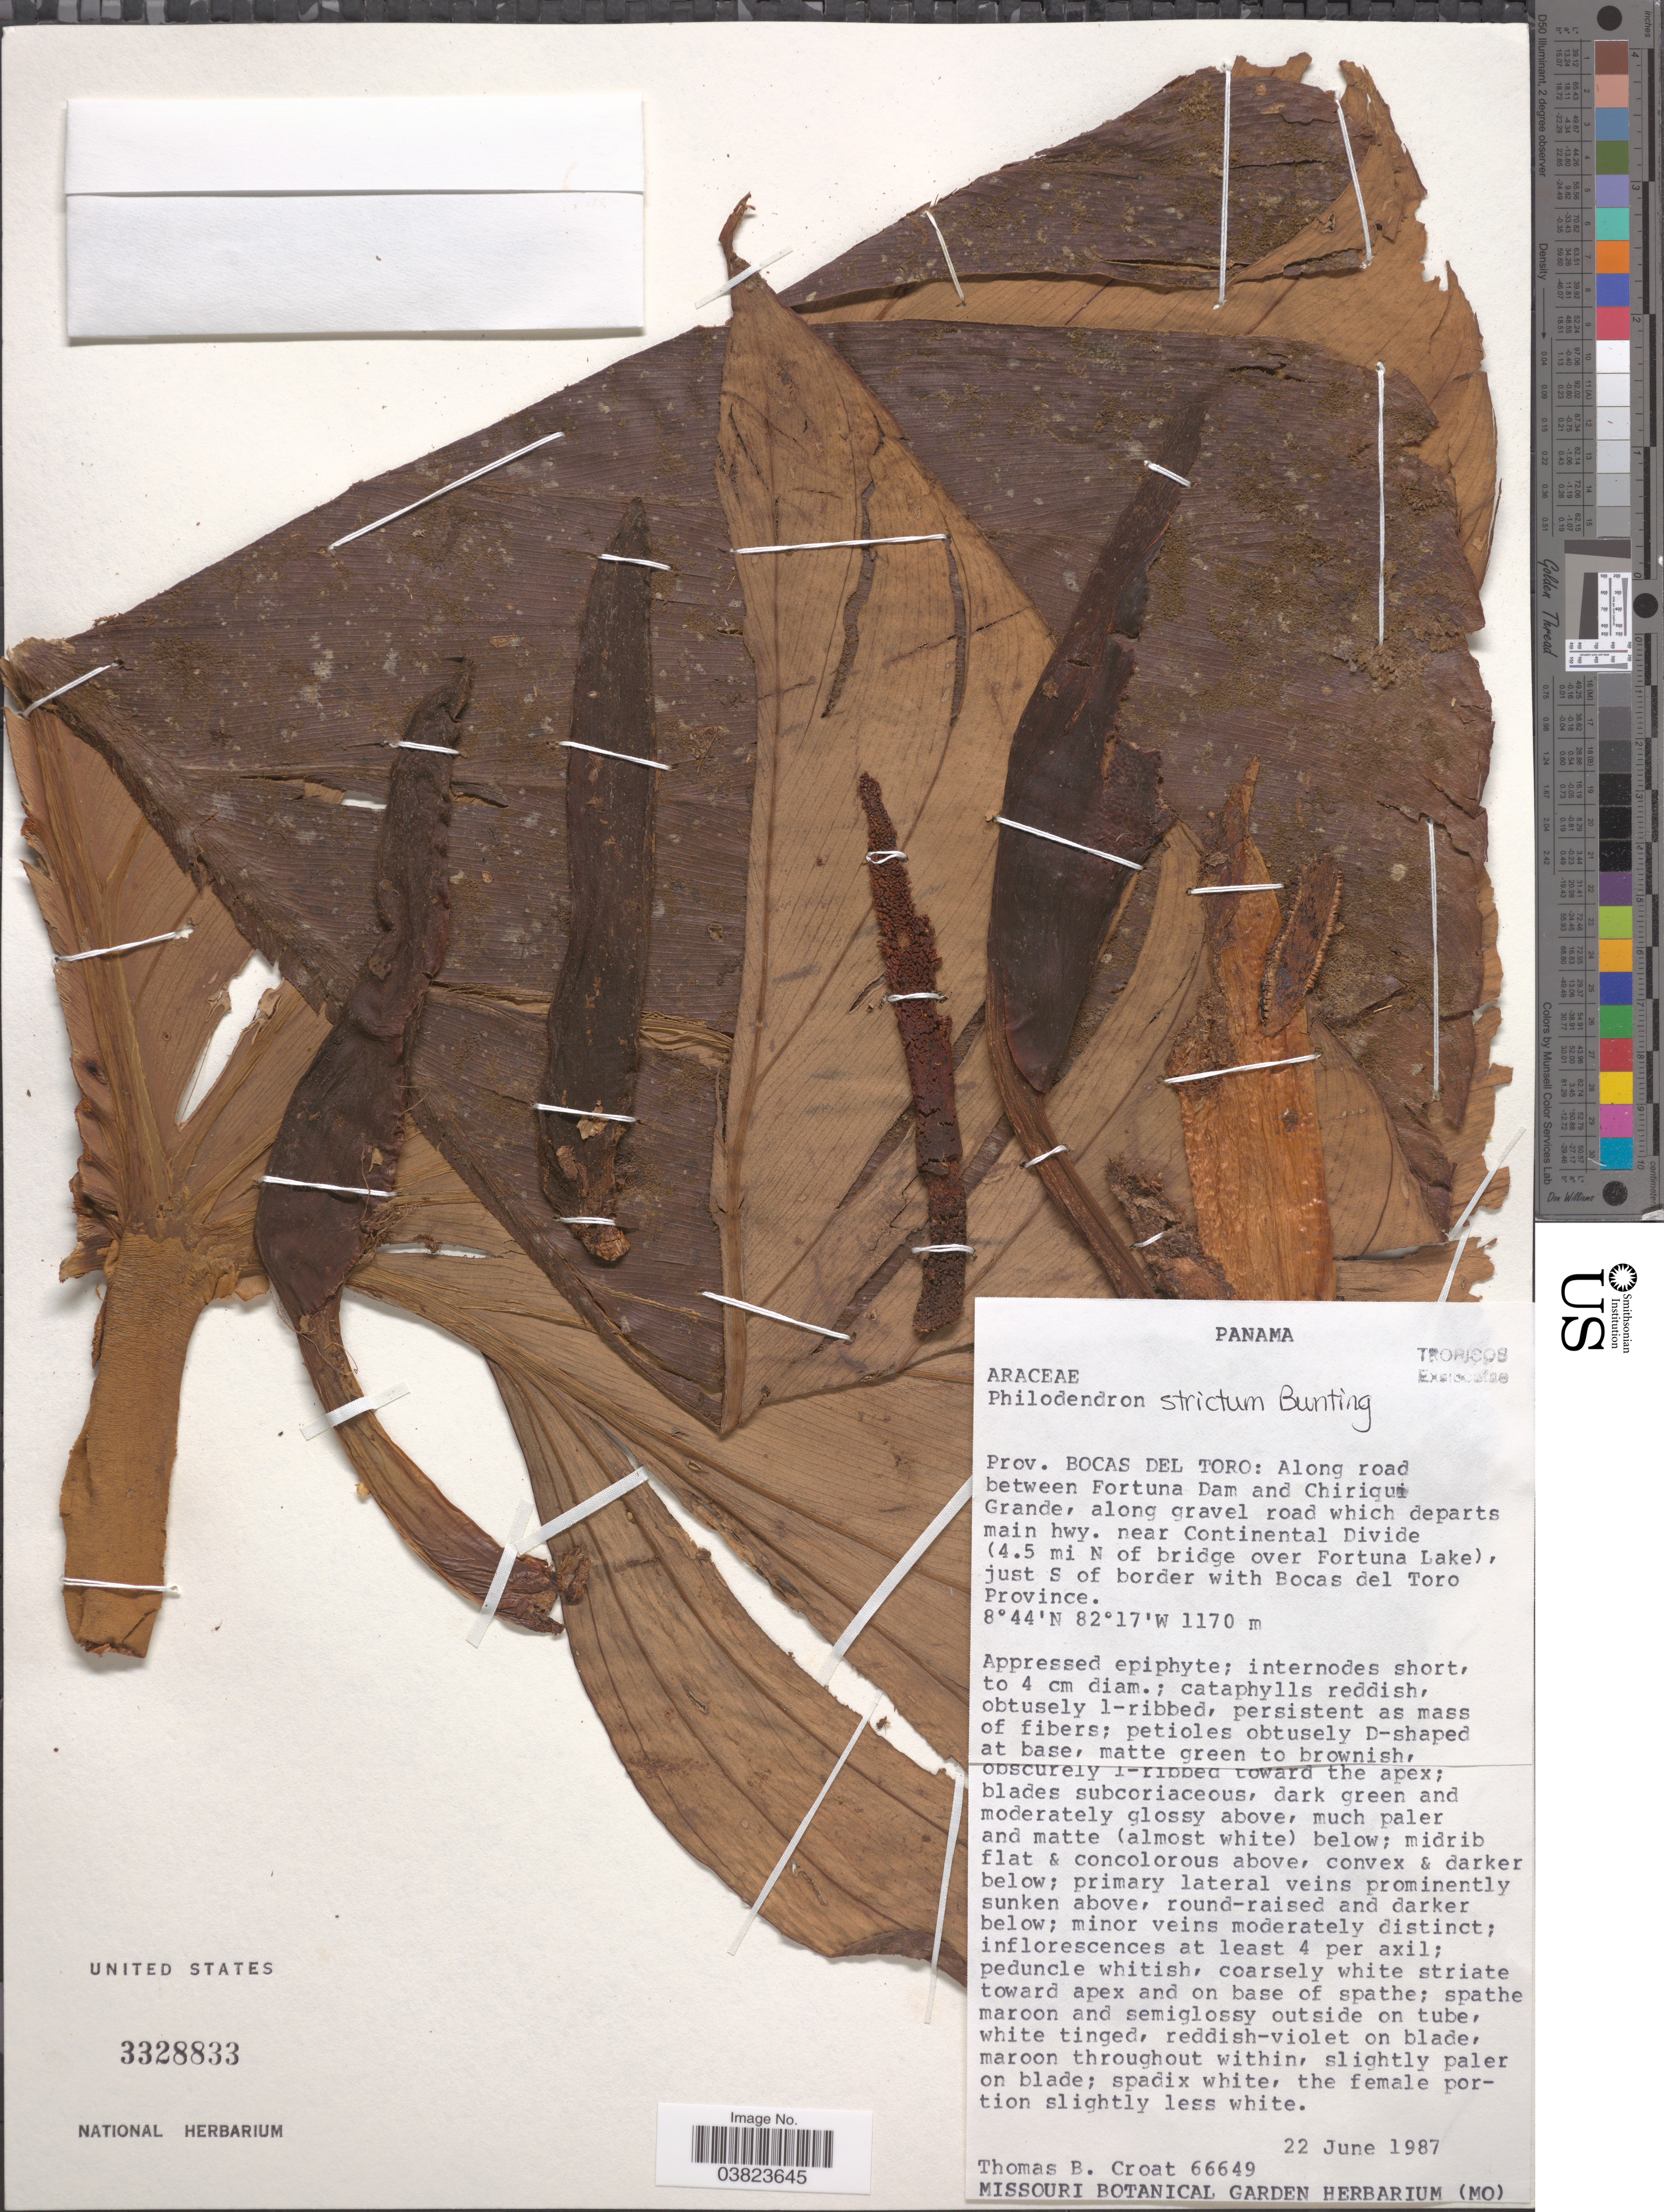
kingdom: Plantae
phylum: Tracheophyta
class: Liliopsida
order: Alismatales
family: Araceae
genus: Philodendron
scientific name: Philodendron strictum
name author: G.S. Bunting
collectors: T. B. Croat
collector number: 66649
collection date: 1987-06-22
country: Panama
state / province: Bocas del Toro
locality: Along road between Fortuna Dam and Chiriqui Grande, along gravel road which departs main hwy. near Continental Divide (4.5 mi N of bridge over Fortuna Lake), just S of border with Bocas del Toro Province.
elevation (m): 1170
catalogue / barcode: US 3328833